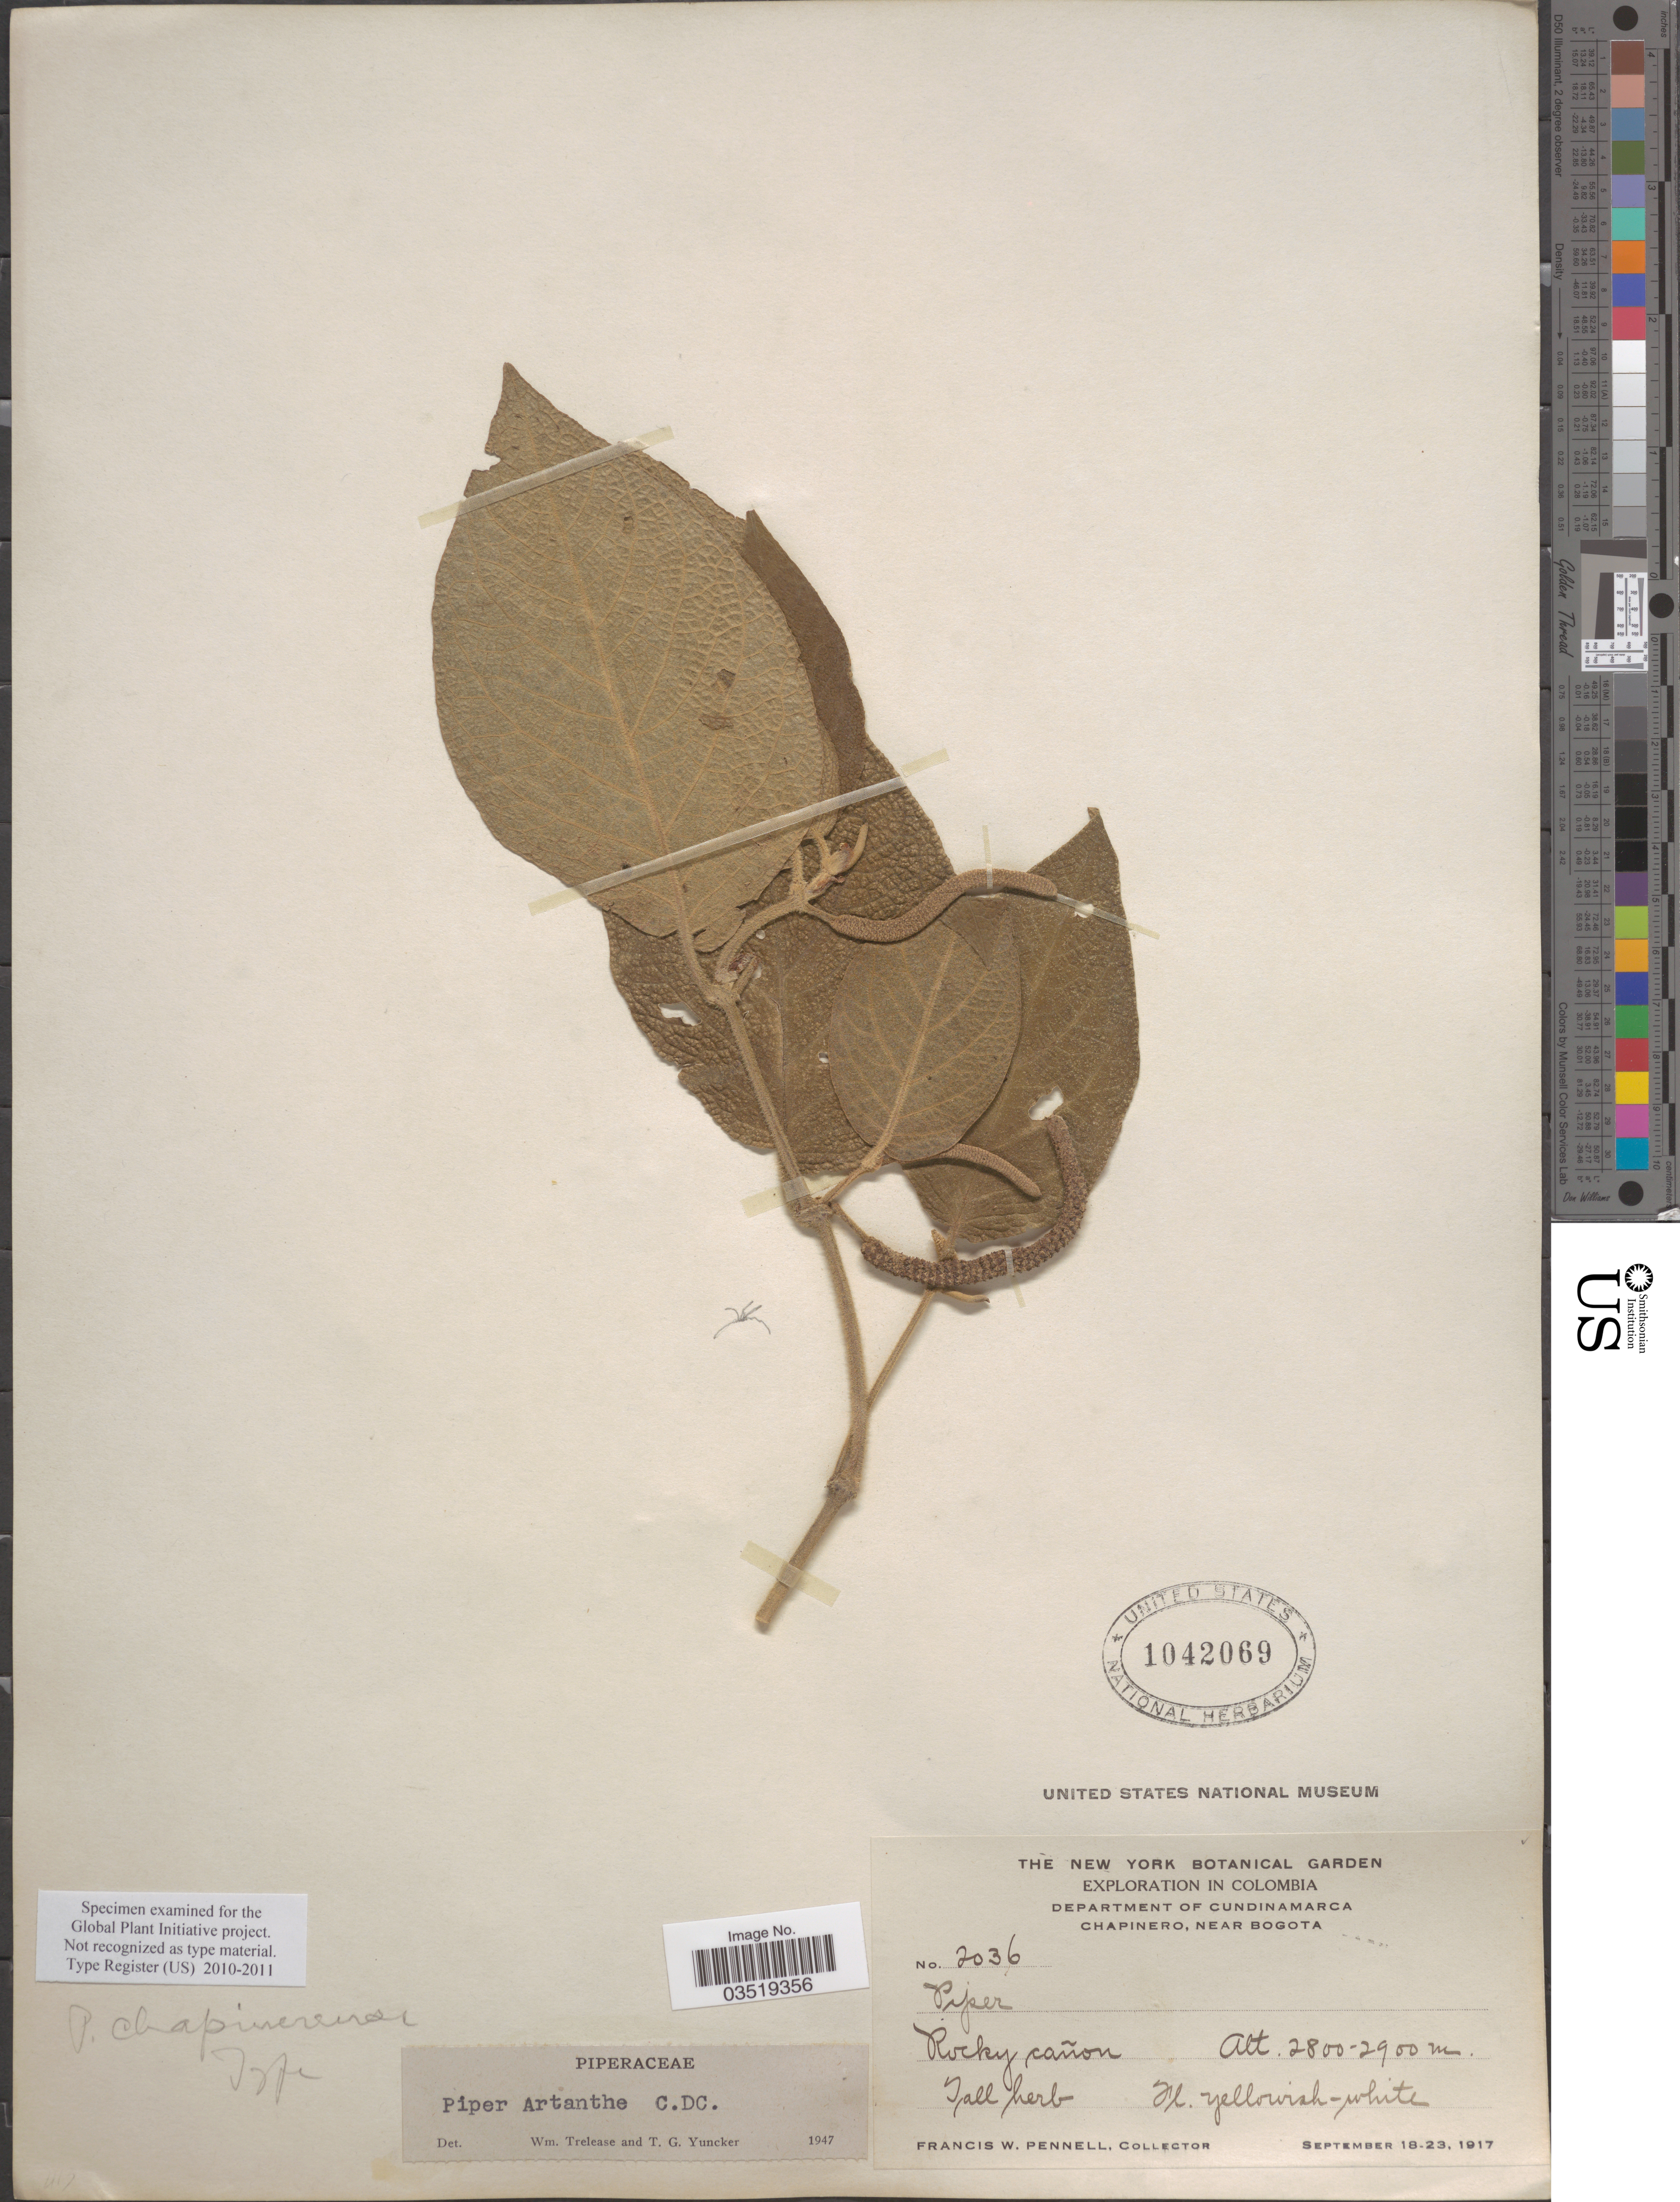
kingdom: Plantae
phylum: Tracheophyta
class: Magnoliopsida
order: Piperales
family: Piperaceae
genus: Piper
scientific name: Piper artanthe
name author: C. DC.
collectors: F. W. Pennell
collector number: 2036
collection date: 1917-09-18/1917-09-23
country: Colombia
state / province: Cundinamarca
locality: Department of Cundinamarca. Chapinero, near Bogota.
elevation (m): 2800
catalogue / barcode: US 1042069